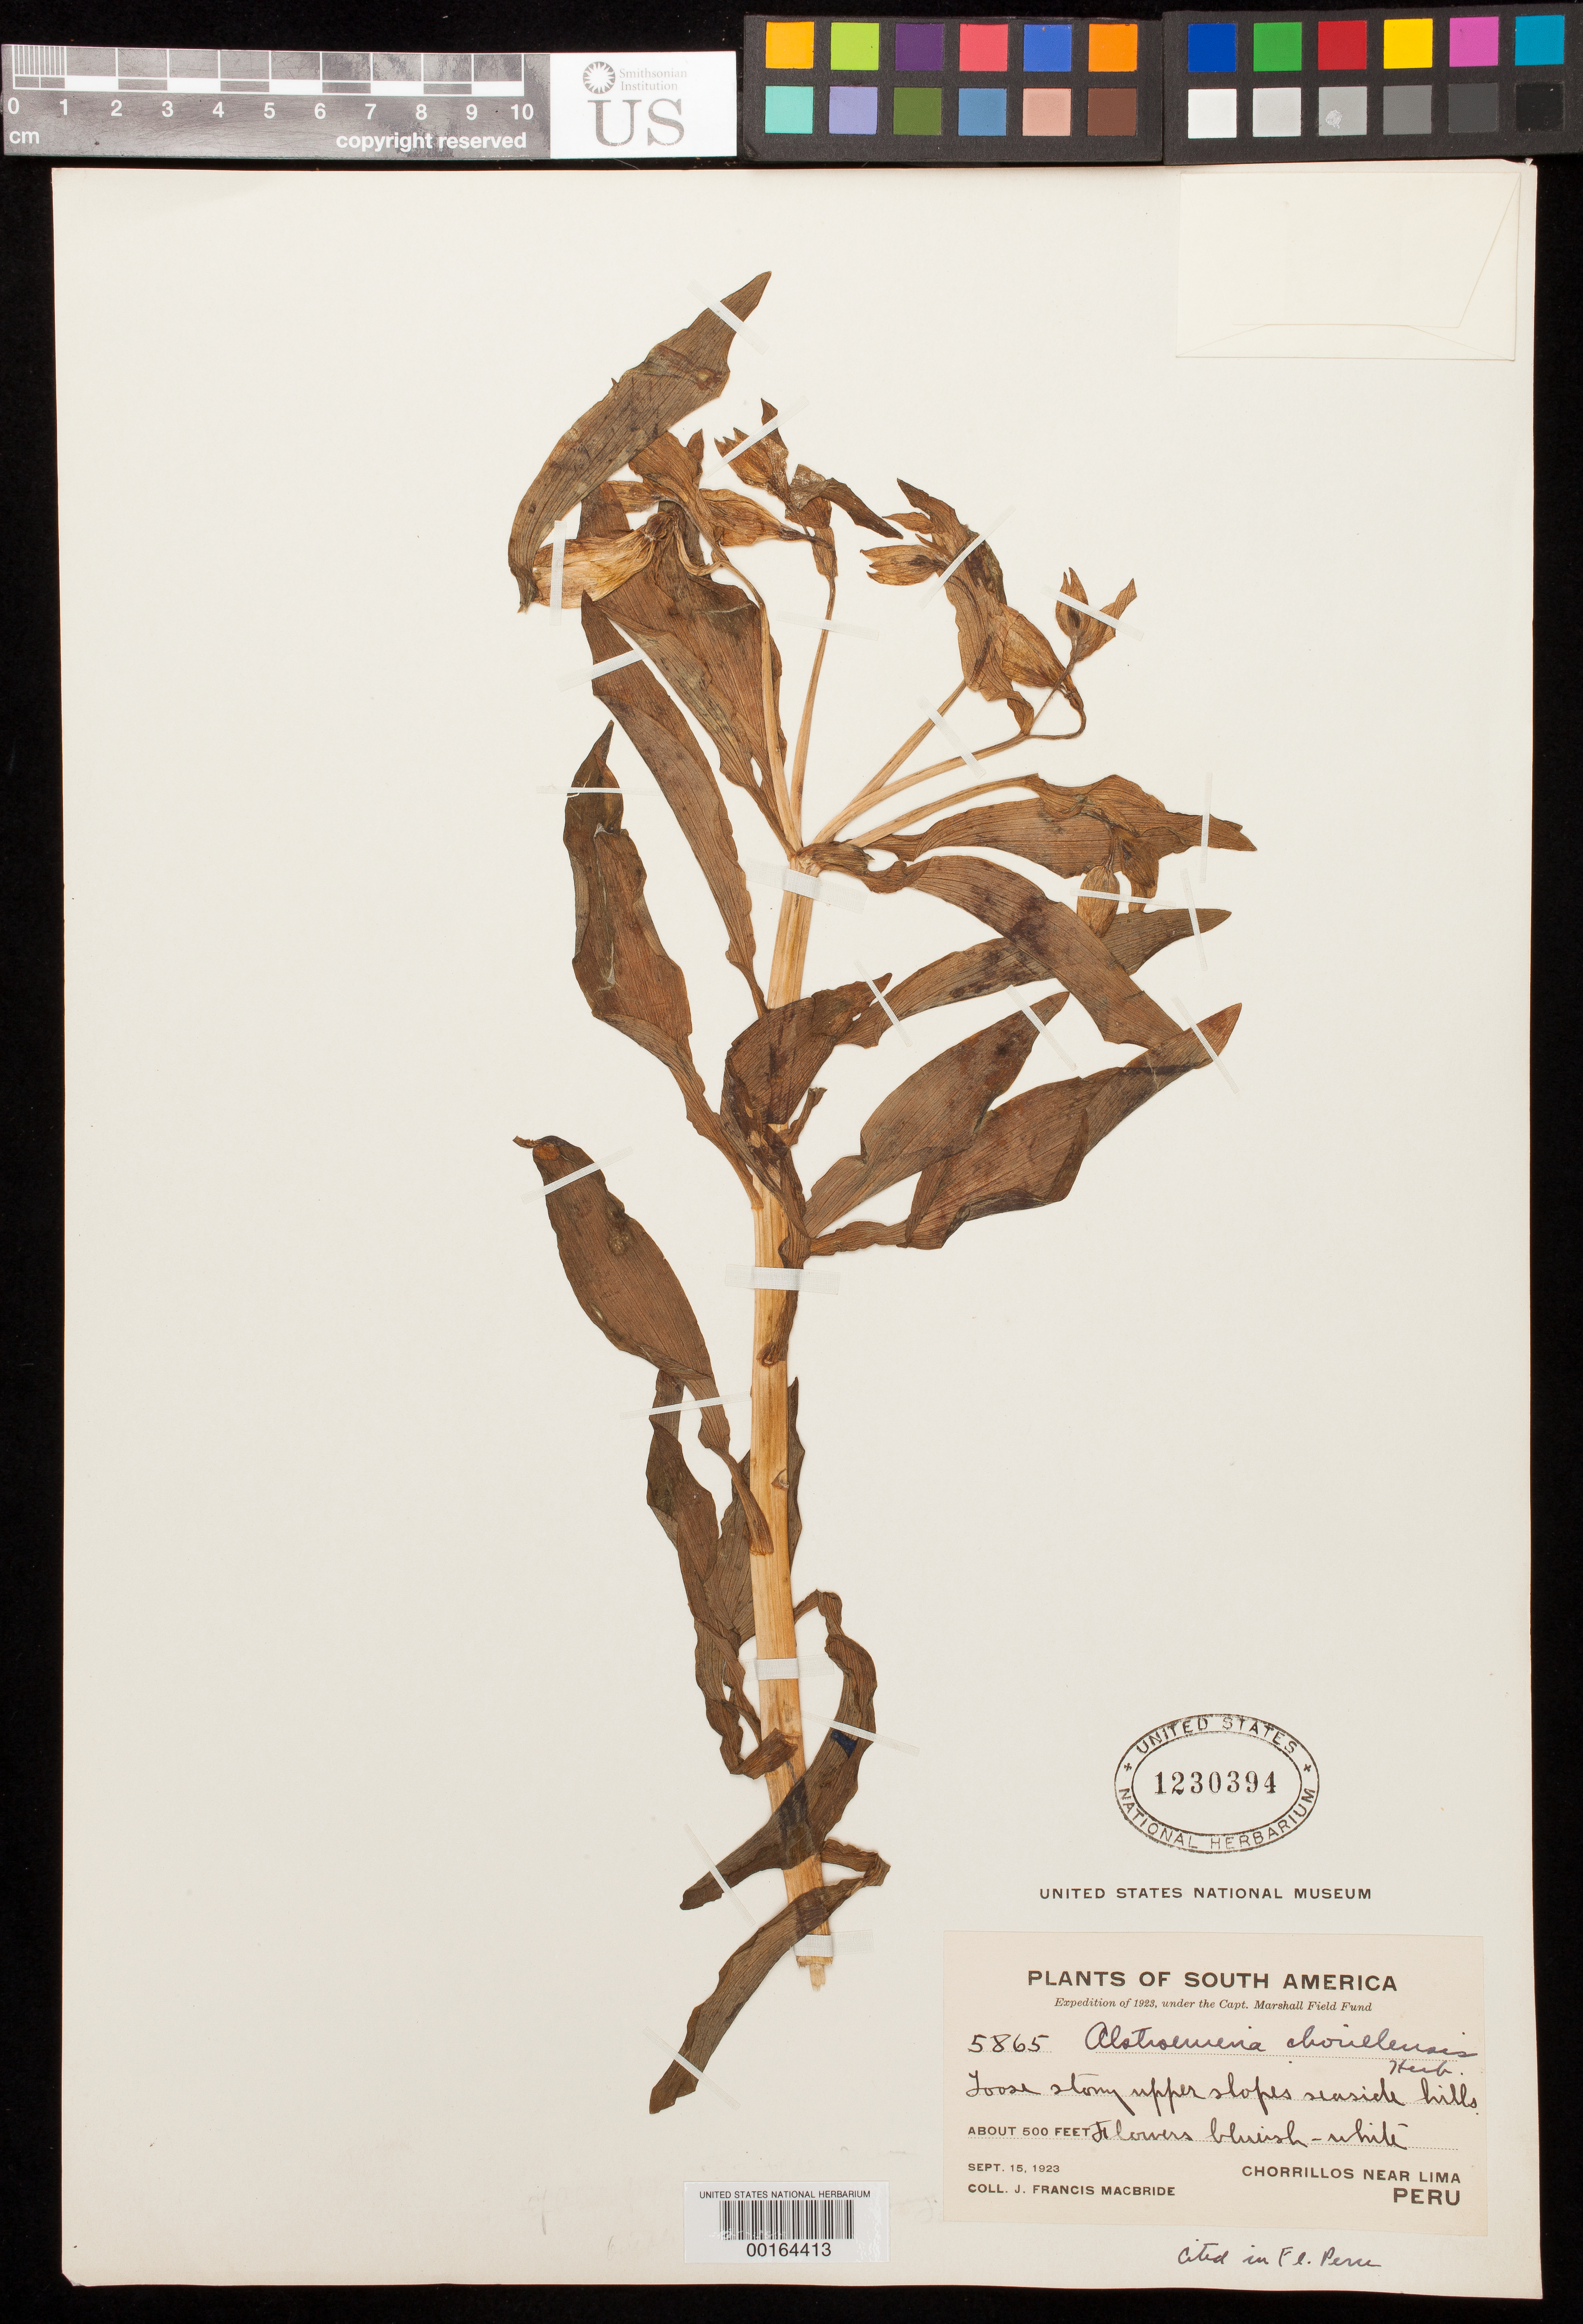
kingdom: Plantae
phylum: Tracheophyta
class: Liliopsida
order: Liliales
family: Alstroemeriaceae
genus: Alstroemeria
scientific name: Alstroemeria chorillensis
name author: Herb.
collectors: J. F. Macbride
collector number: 5865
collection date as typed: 15 Sep 1923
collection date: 1923-09-15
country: Peru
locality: Chorrillos near Lima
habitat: Loose stony upper slopes seaside hills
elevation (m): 152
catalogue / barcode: US 1230394